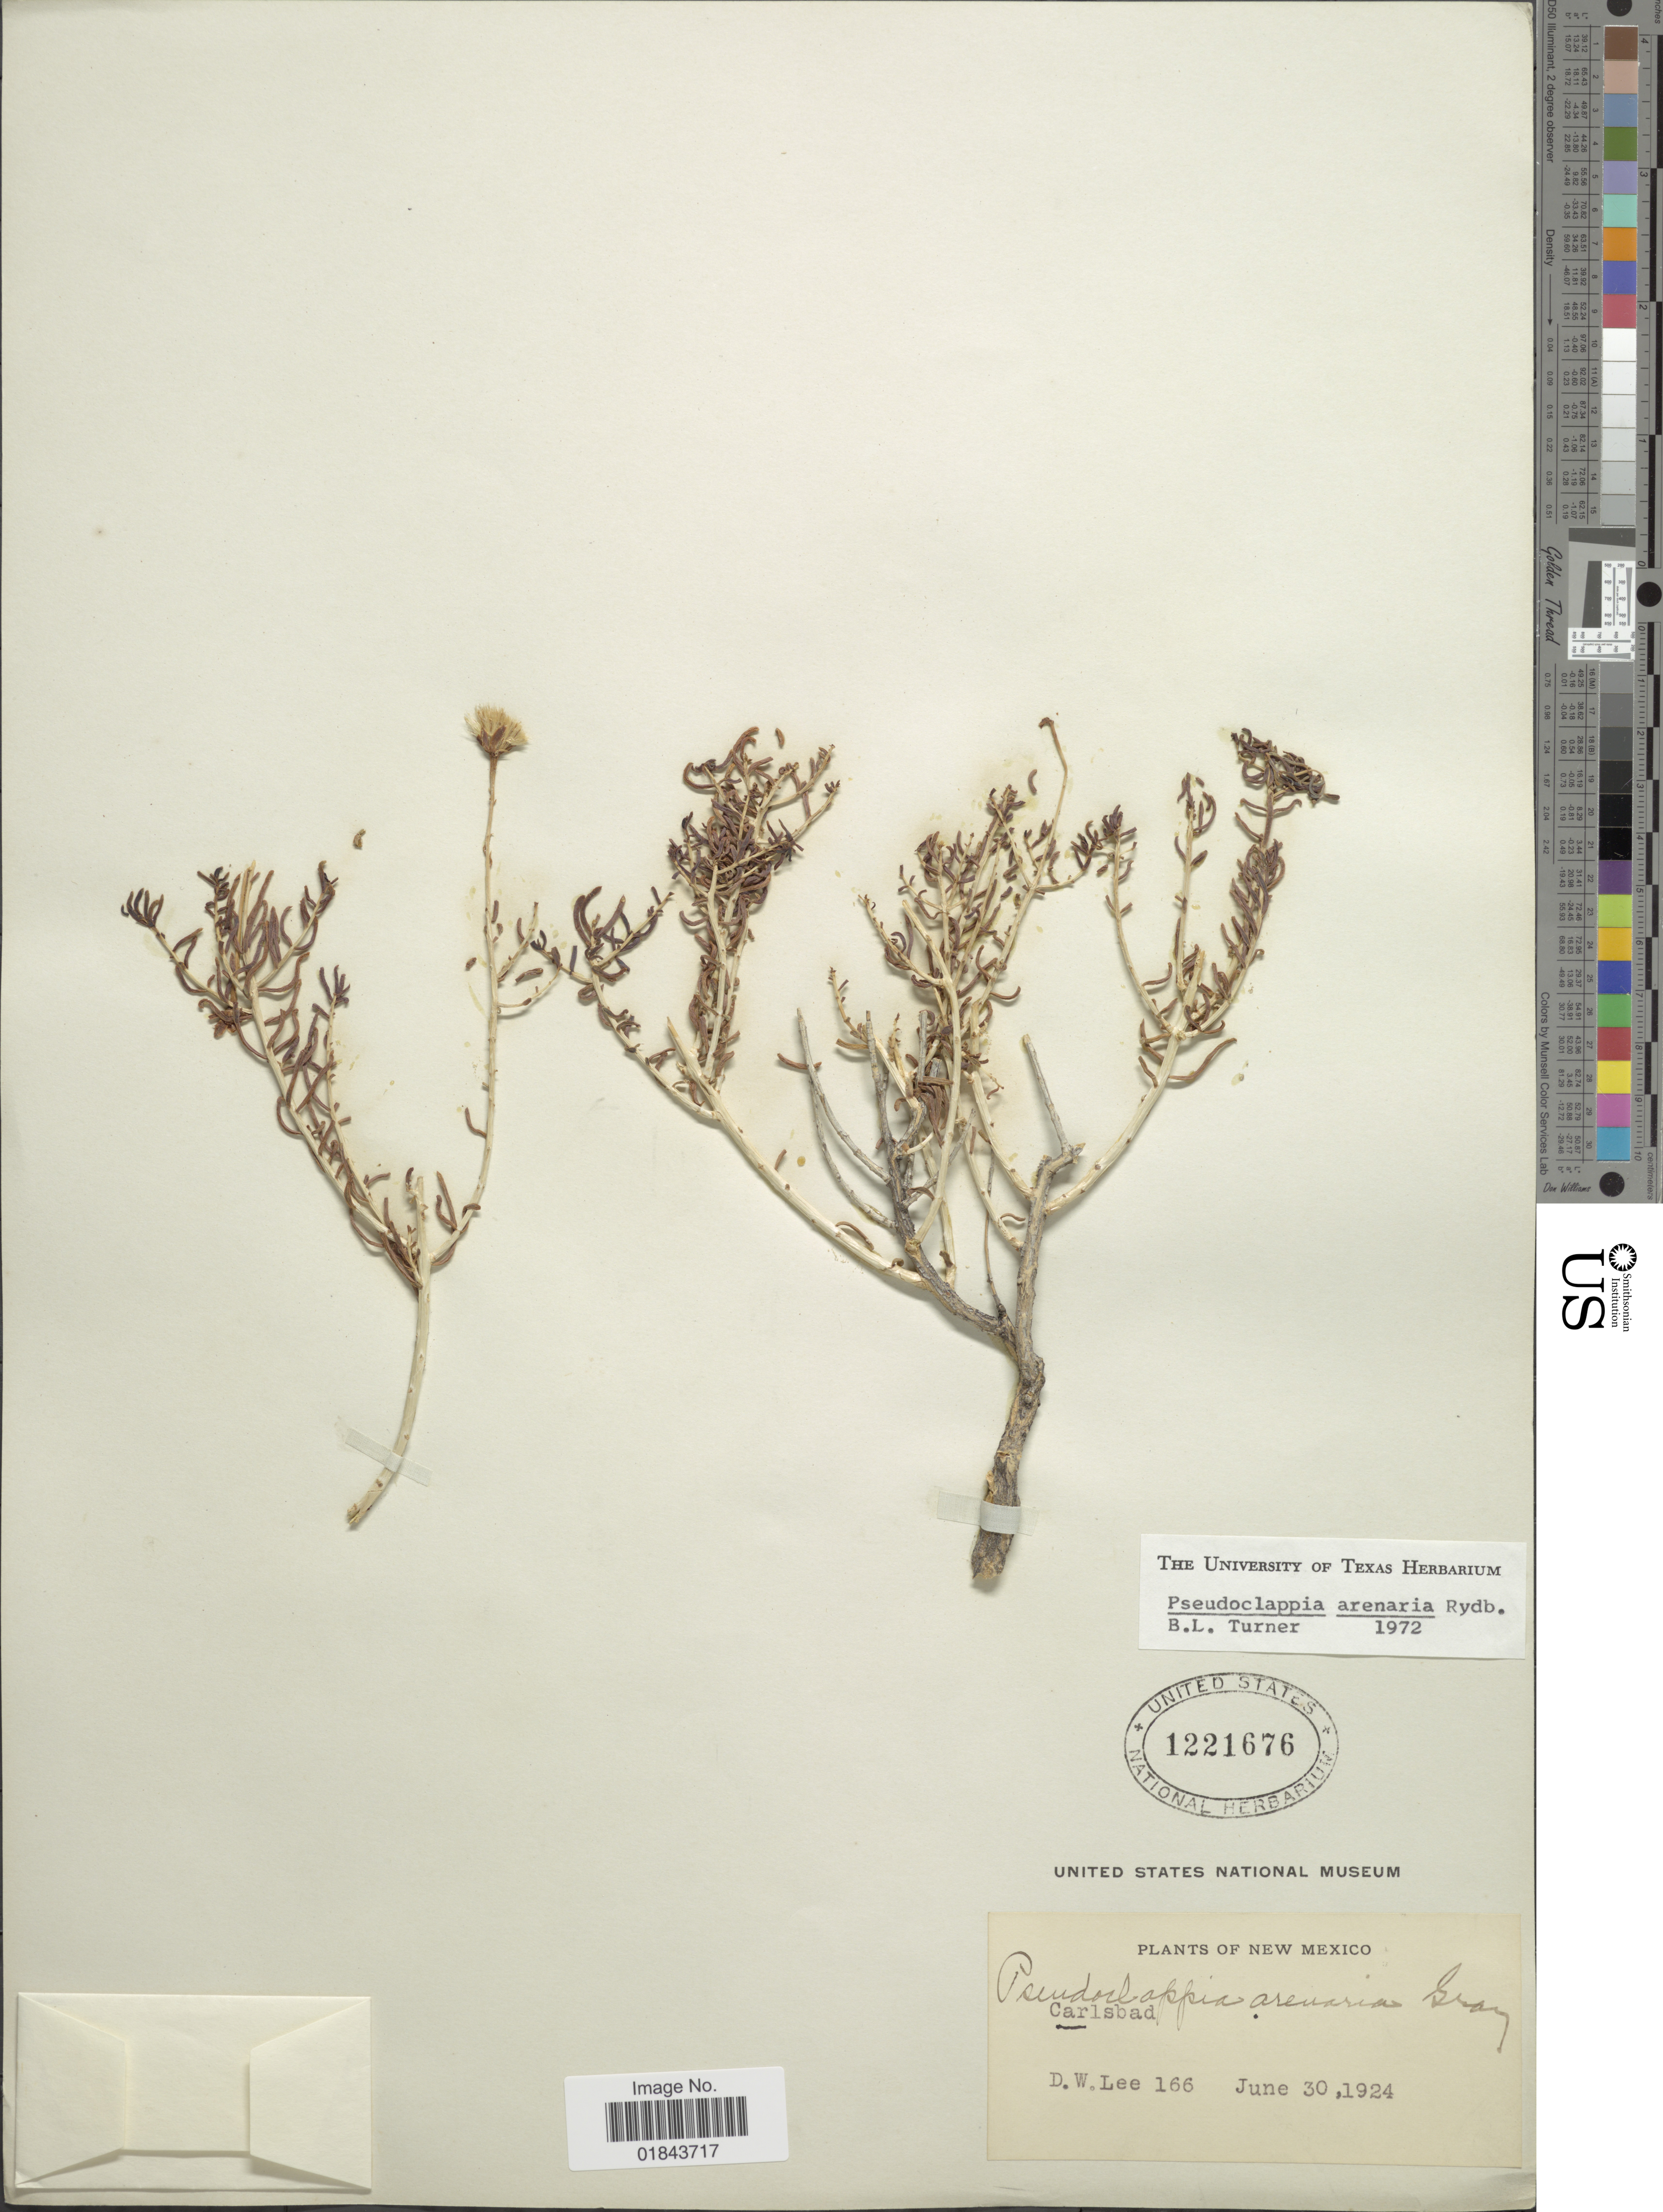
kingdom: Plantae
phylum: Tracheophyta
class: Magnoliopsida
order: Asterales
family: Asteraceae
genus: Pseudoclappia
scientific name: Pseudoclappia arenaria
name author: Rydb.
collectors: D. Lee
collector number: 166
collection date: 1924-06-30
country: United States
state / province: New Mexico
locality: Carlsbad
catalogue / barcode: US 1221676